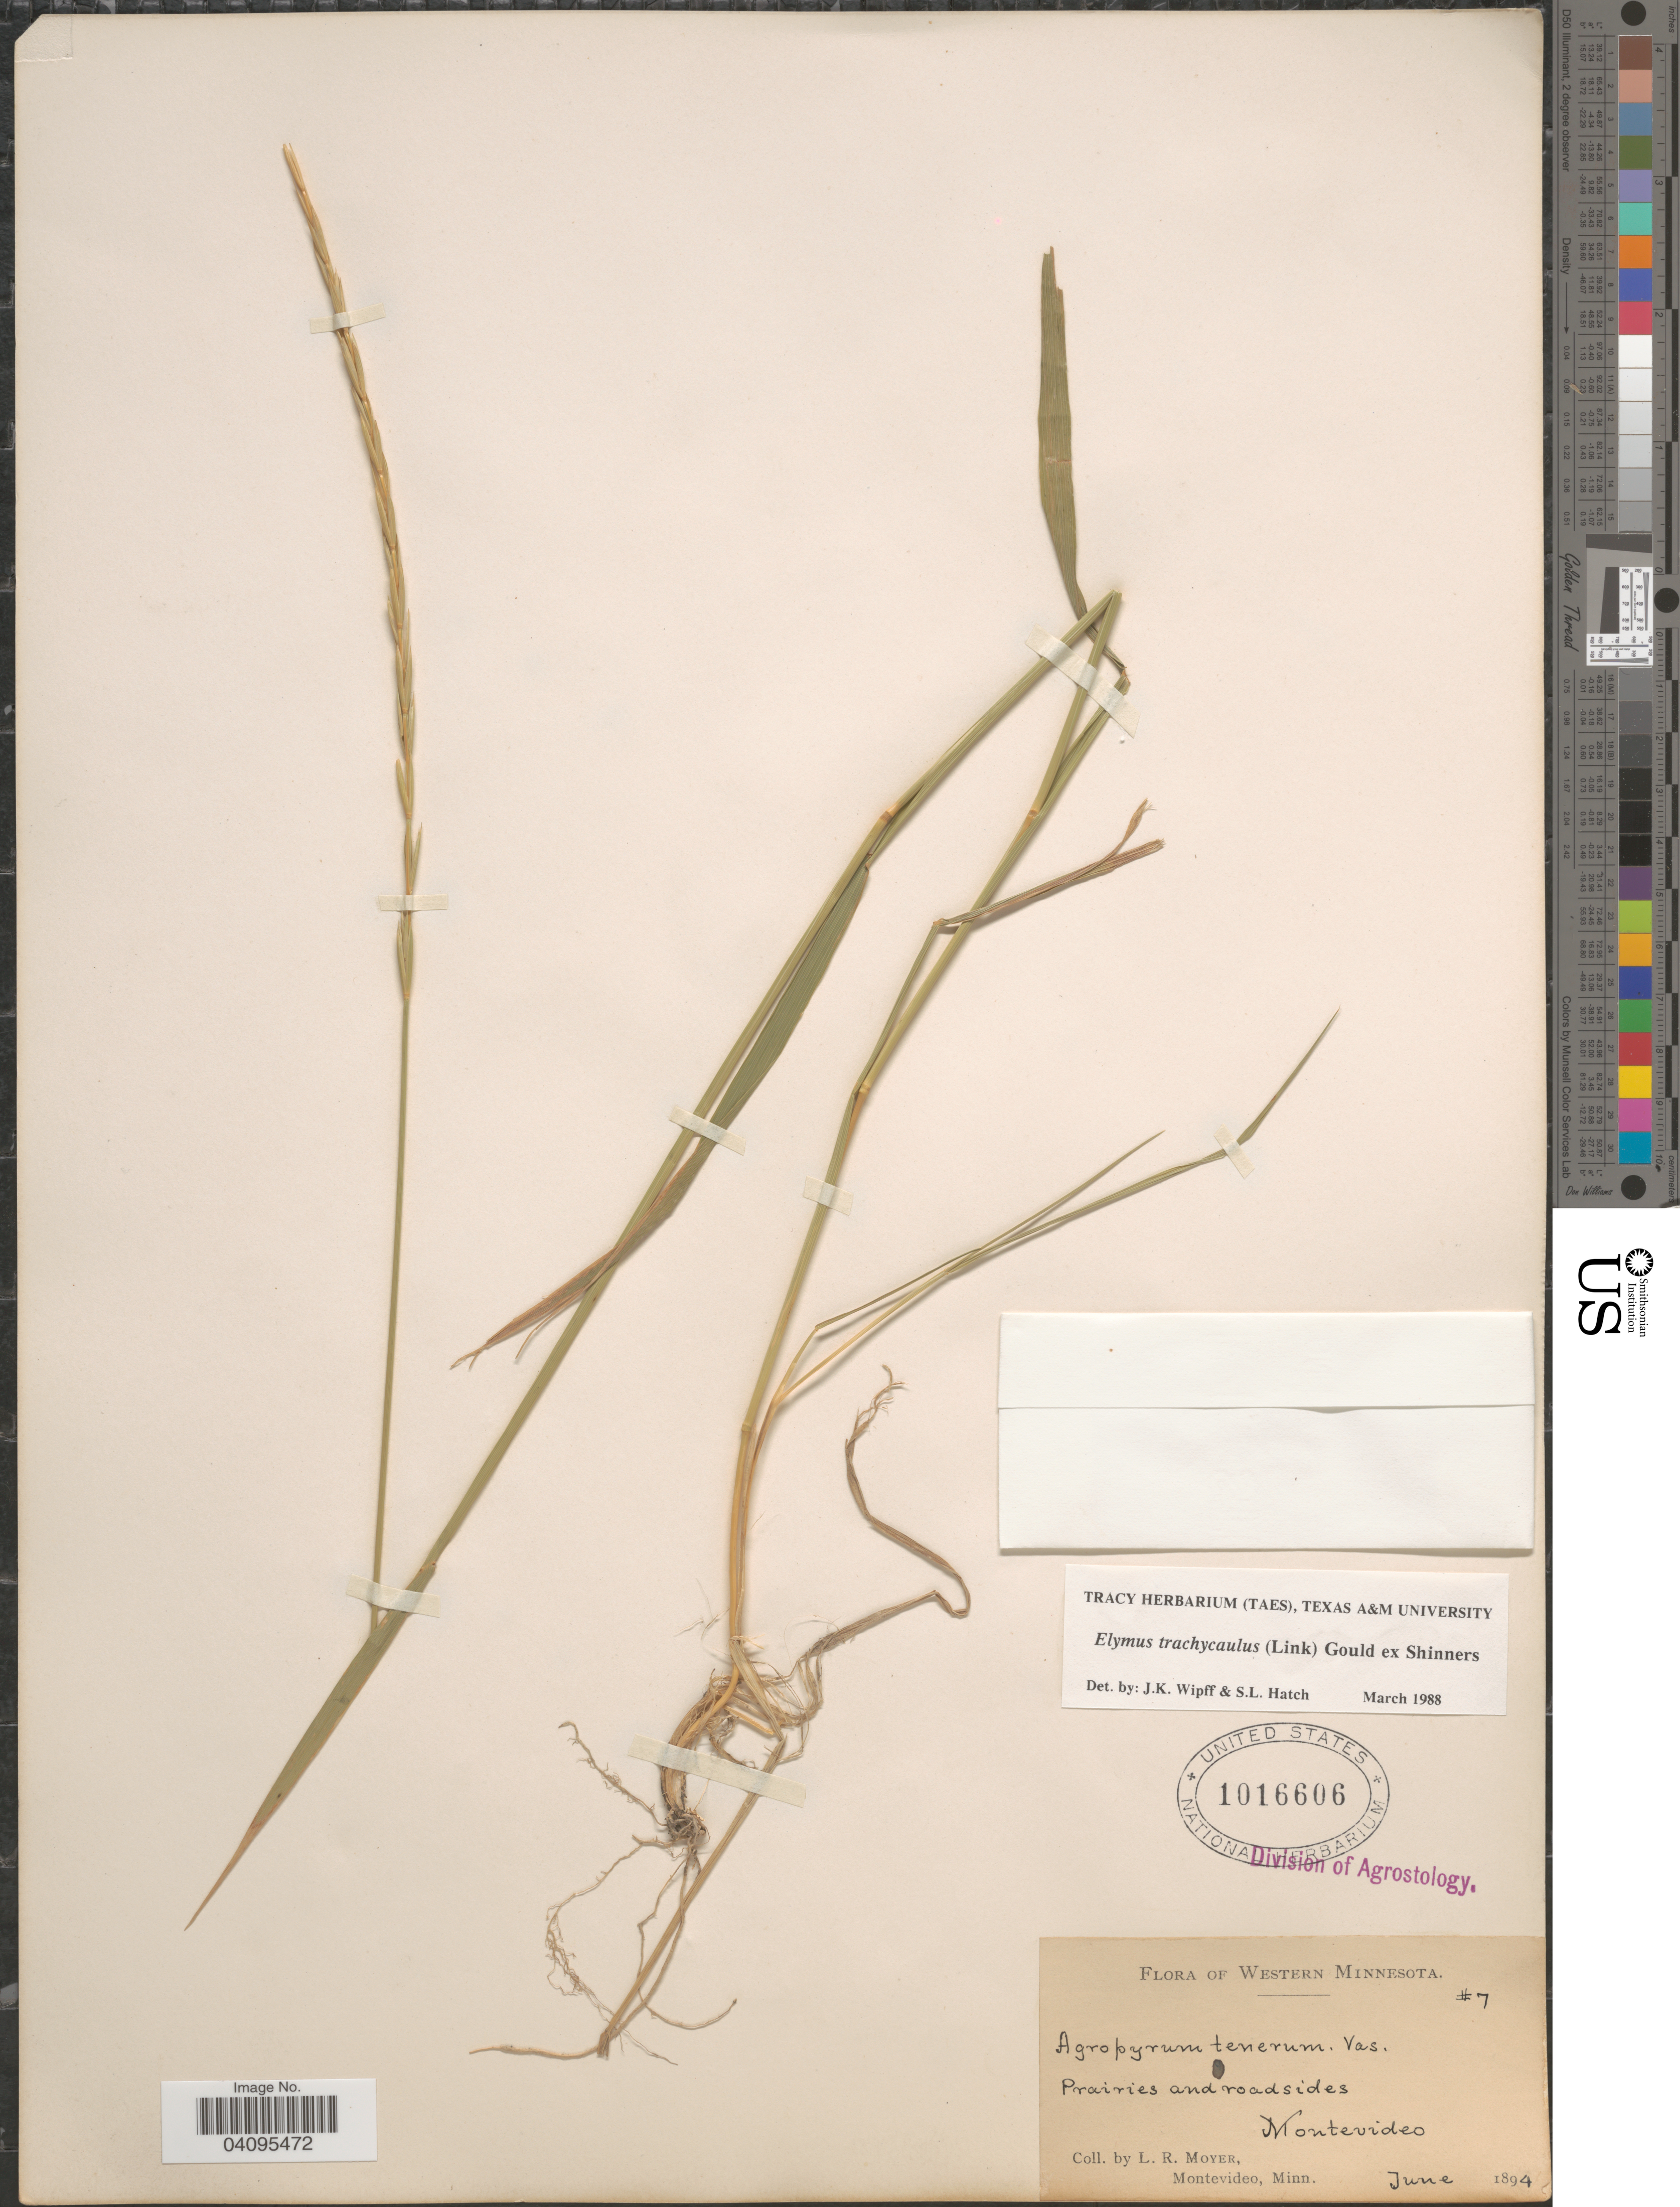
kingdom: Plantae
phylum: Tracheophyta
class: Liliopsida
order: Poales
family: Poaceae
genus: Elymus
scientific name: Elymus trachycaulus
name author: (Link) Gould ex Shinners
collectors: L. Moyer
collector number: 7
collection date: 1894-06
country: United States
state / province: Minnesota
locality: Western Minnesota. Prairies and roadsides. Montevideo.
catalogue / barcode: US 1016606